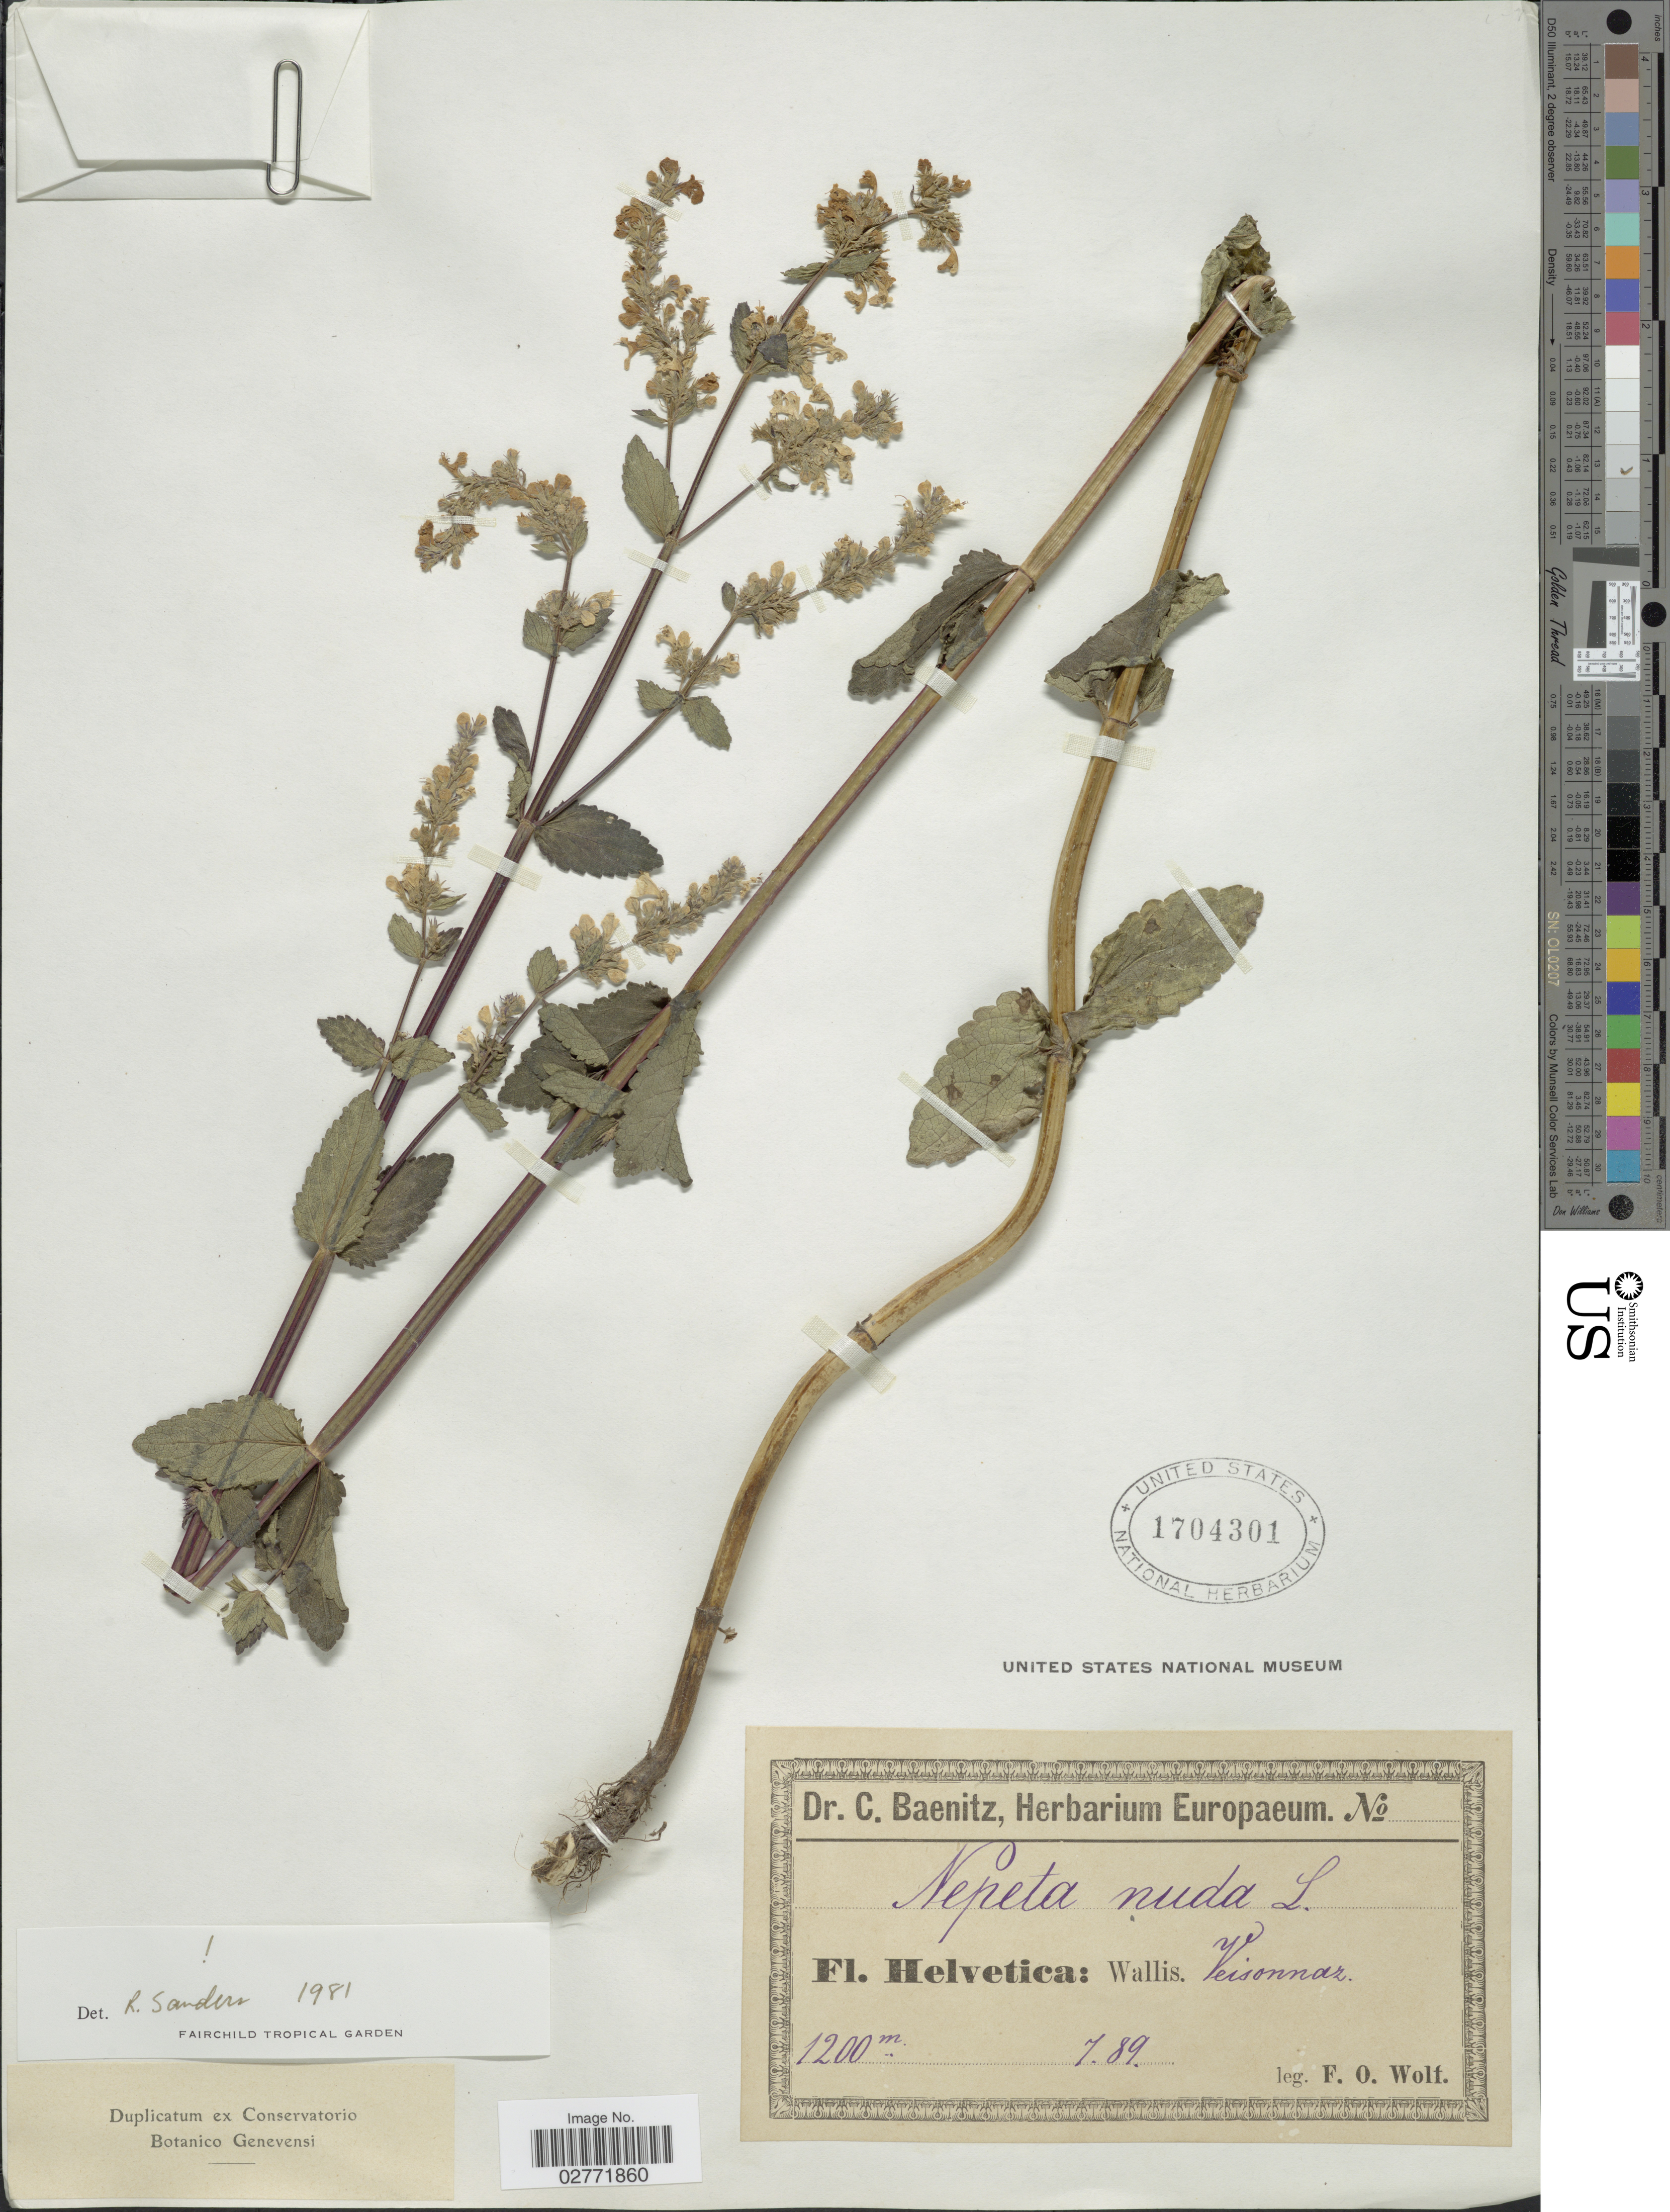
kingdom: Plantae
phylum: Tracheophyta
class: Magnoliopsida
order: Lamiales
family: Lamiaceae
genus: Nepeta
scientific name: Nepeta nuda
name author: L.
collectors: F. Wolf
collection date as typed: Transcribed d/m/y: /7/89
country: Switzerland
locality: Helvetica, Wallis, Veisonnaz.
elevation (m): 1200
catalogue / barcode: US 1704301